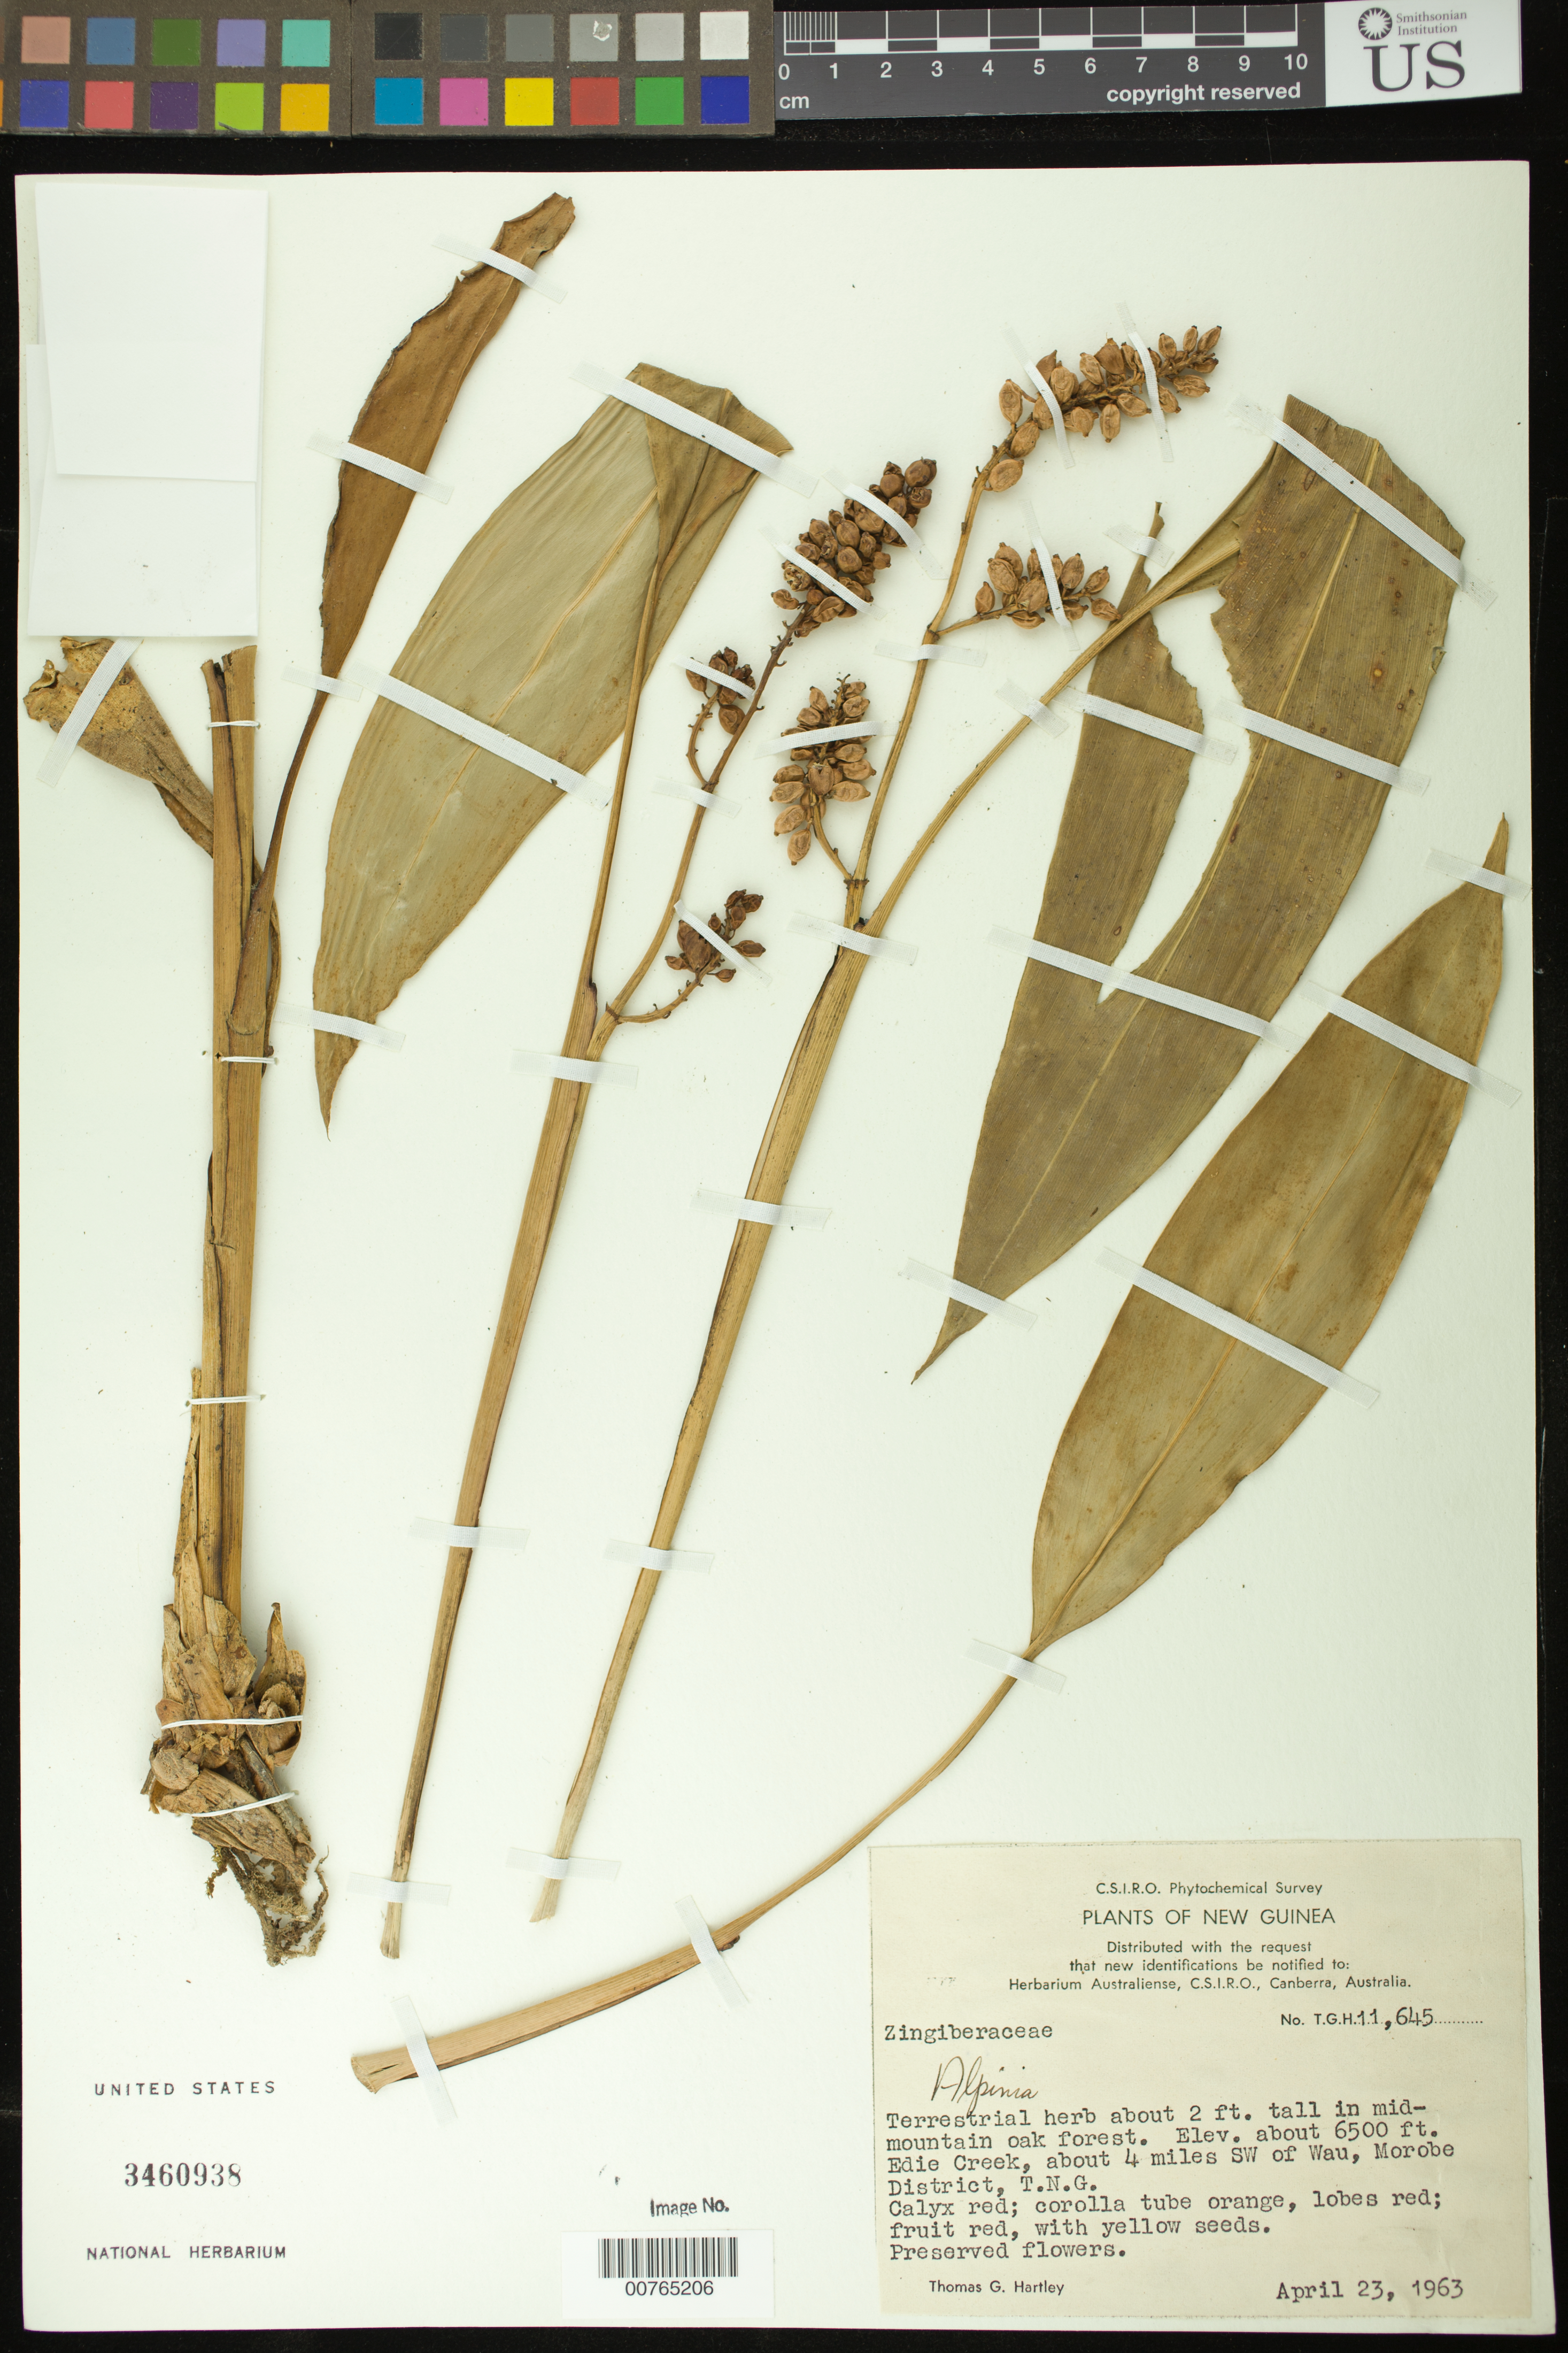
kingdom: Plantae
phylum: Tracheophyta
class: Liliopsida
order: Zingiberales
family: Zingiberaceae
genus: Alpinia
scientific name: Alpinia sp.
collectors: T. G. Hartley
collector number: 11645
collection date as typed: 23 Apr 1963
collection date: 1963-04-23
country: Papua New Guinea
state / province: Morobe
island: New Guinea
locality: Edie Creek Road, about 4 miles SW of Wau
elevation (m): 1981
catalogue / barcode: US 3460938